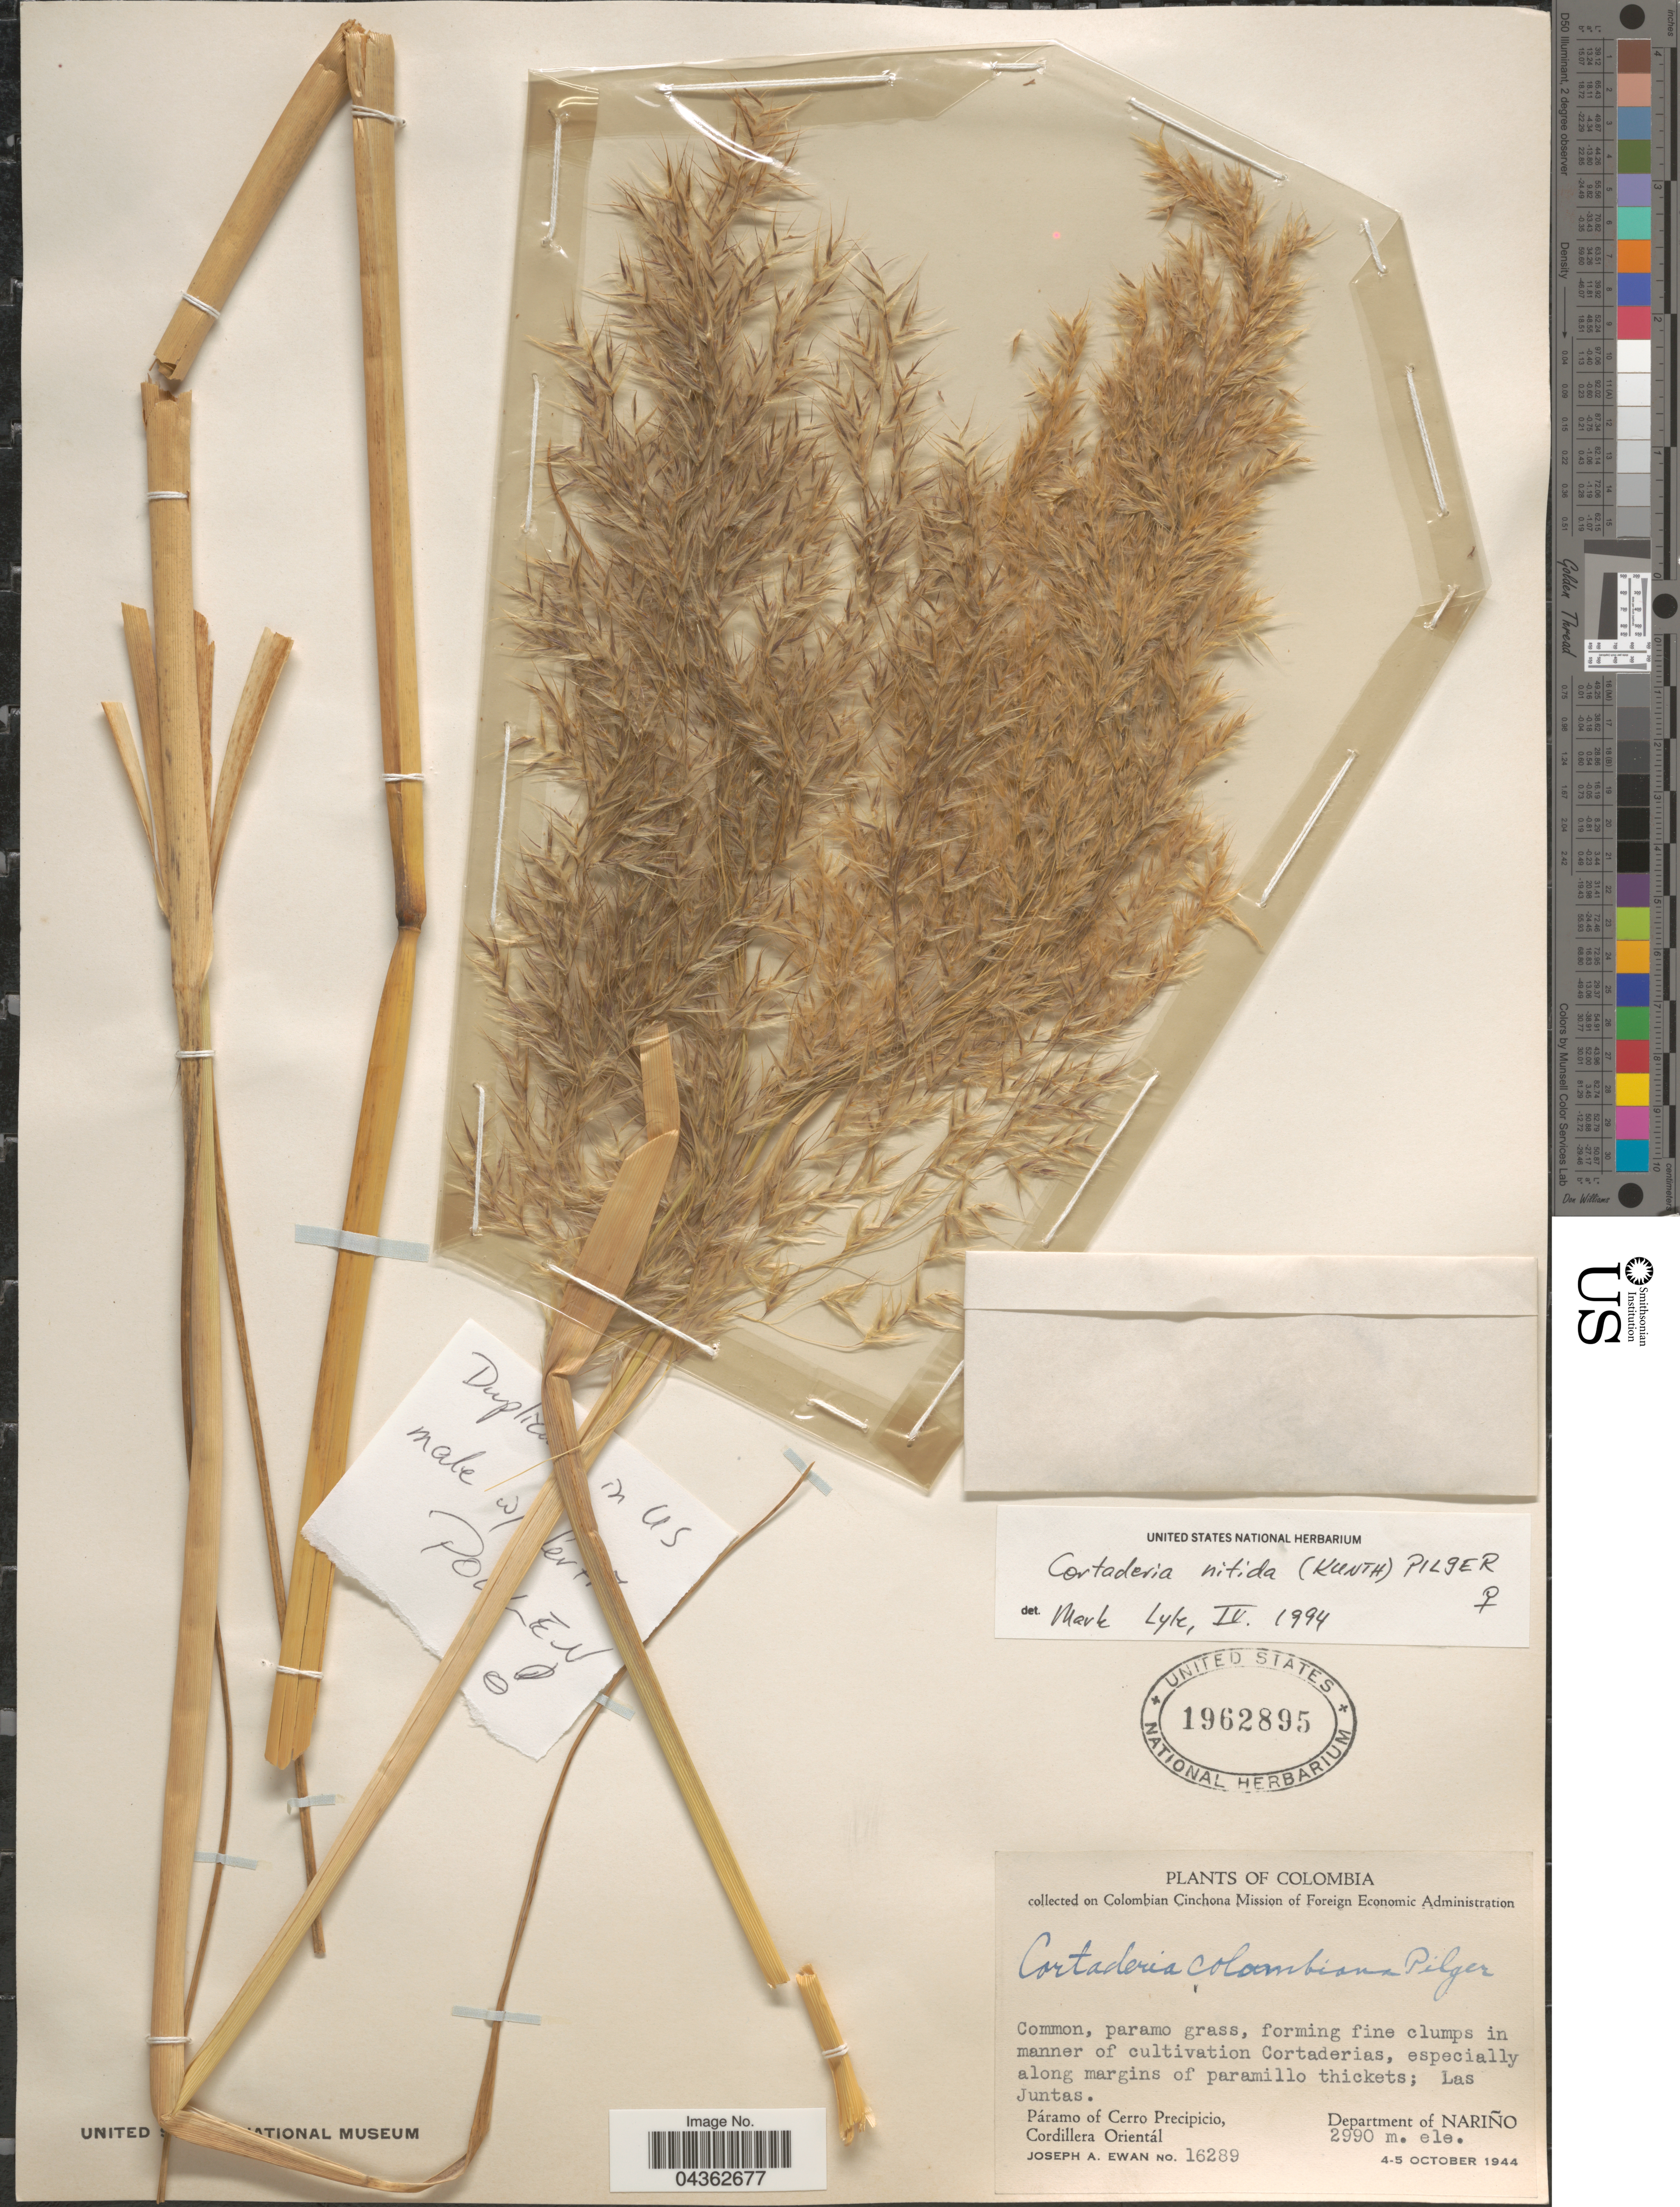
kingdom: Plantae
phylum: Tracheophyta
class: Liliopsida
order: Poales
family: Poaceae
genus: Cortaderia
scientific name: Cortaderia nitida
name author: (Kunth) Pilg.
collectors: J. A. Ewan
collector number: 16289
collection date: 1944-10-04/1944-10-05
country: Colombia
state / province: Nariño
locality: Colombian Cinchona Mission of Foreign Economic Administration. Las Juntas. Páramo of Cerro Precipicio, Department of Nariño. Cordillera Orientál.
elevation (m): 2990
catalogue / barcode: US 1962895